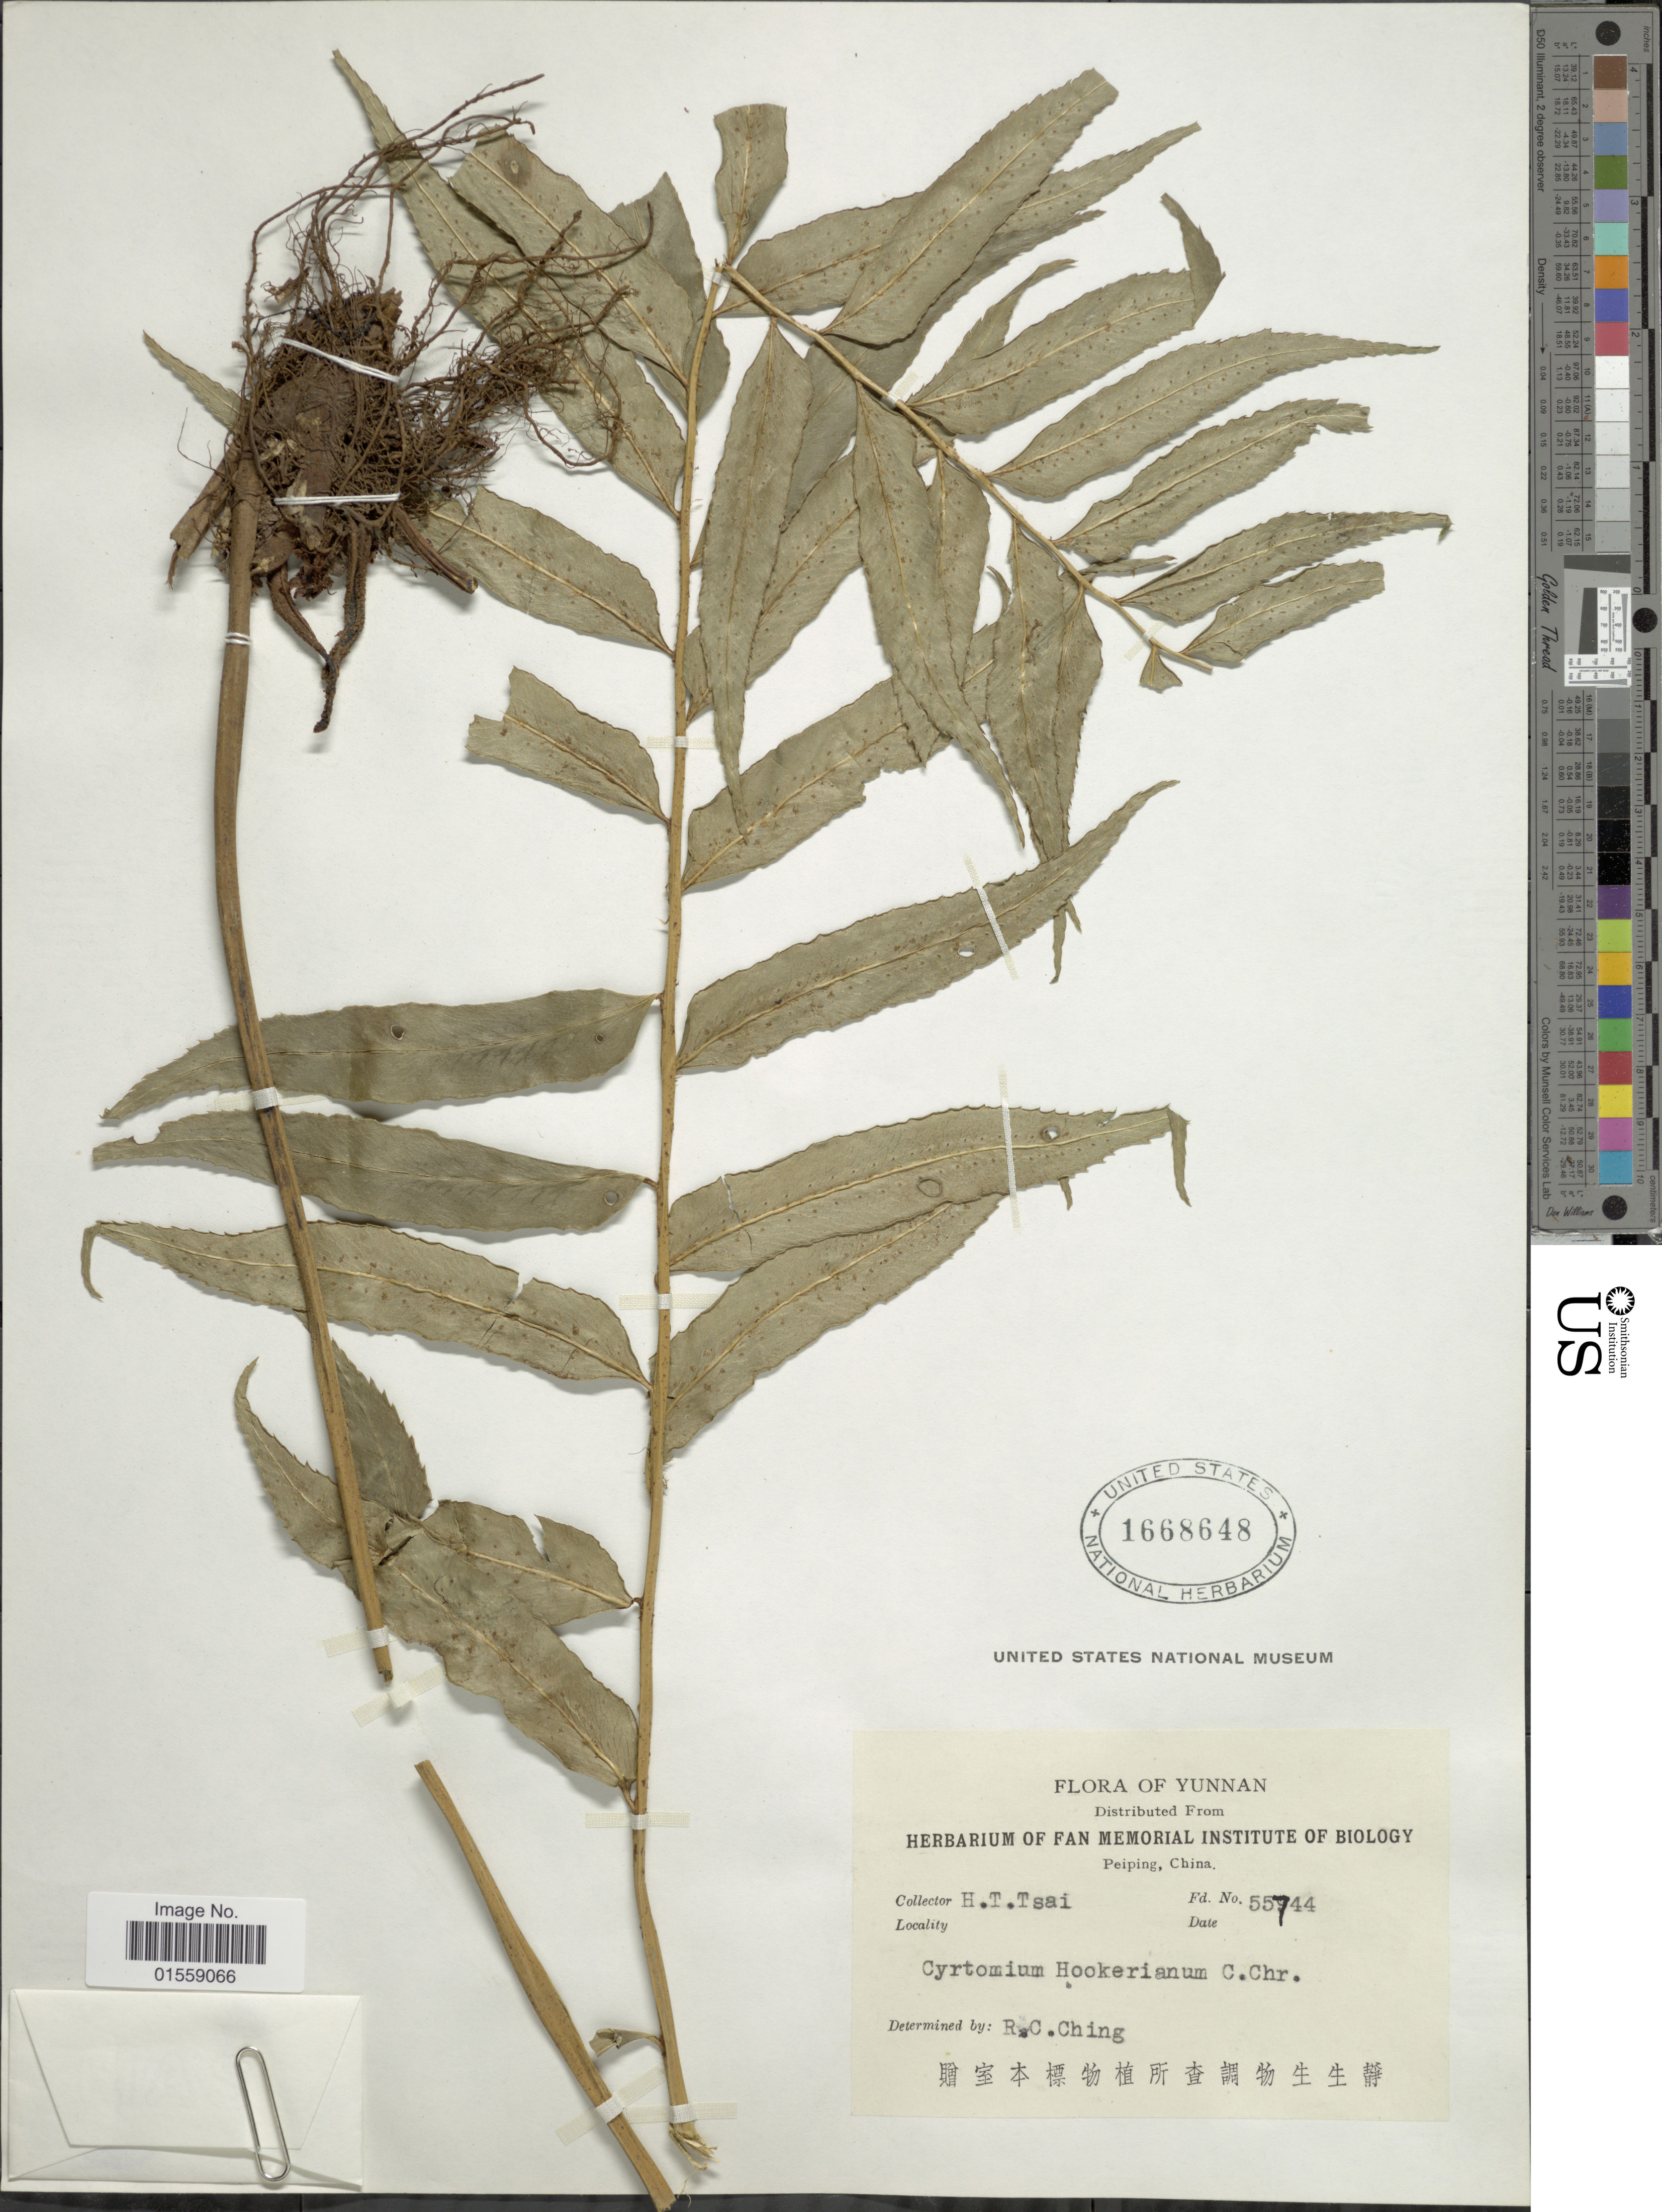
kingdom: Plantae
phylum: Tracheophyta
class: Polypodiopsida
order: Polypodiales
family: Dryopteridaceae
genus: Polystichum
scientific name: Polystichum hookerianum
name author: (C. Presl) C. Chr.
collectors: H. Tsai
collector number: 55744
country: China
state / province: Yunnan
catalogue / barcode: US 1668648